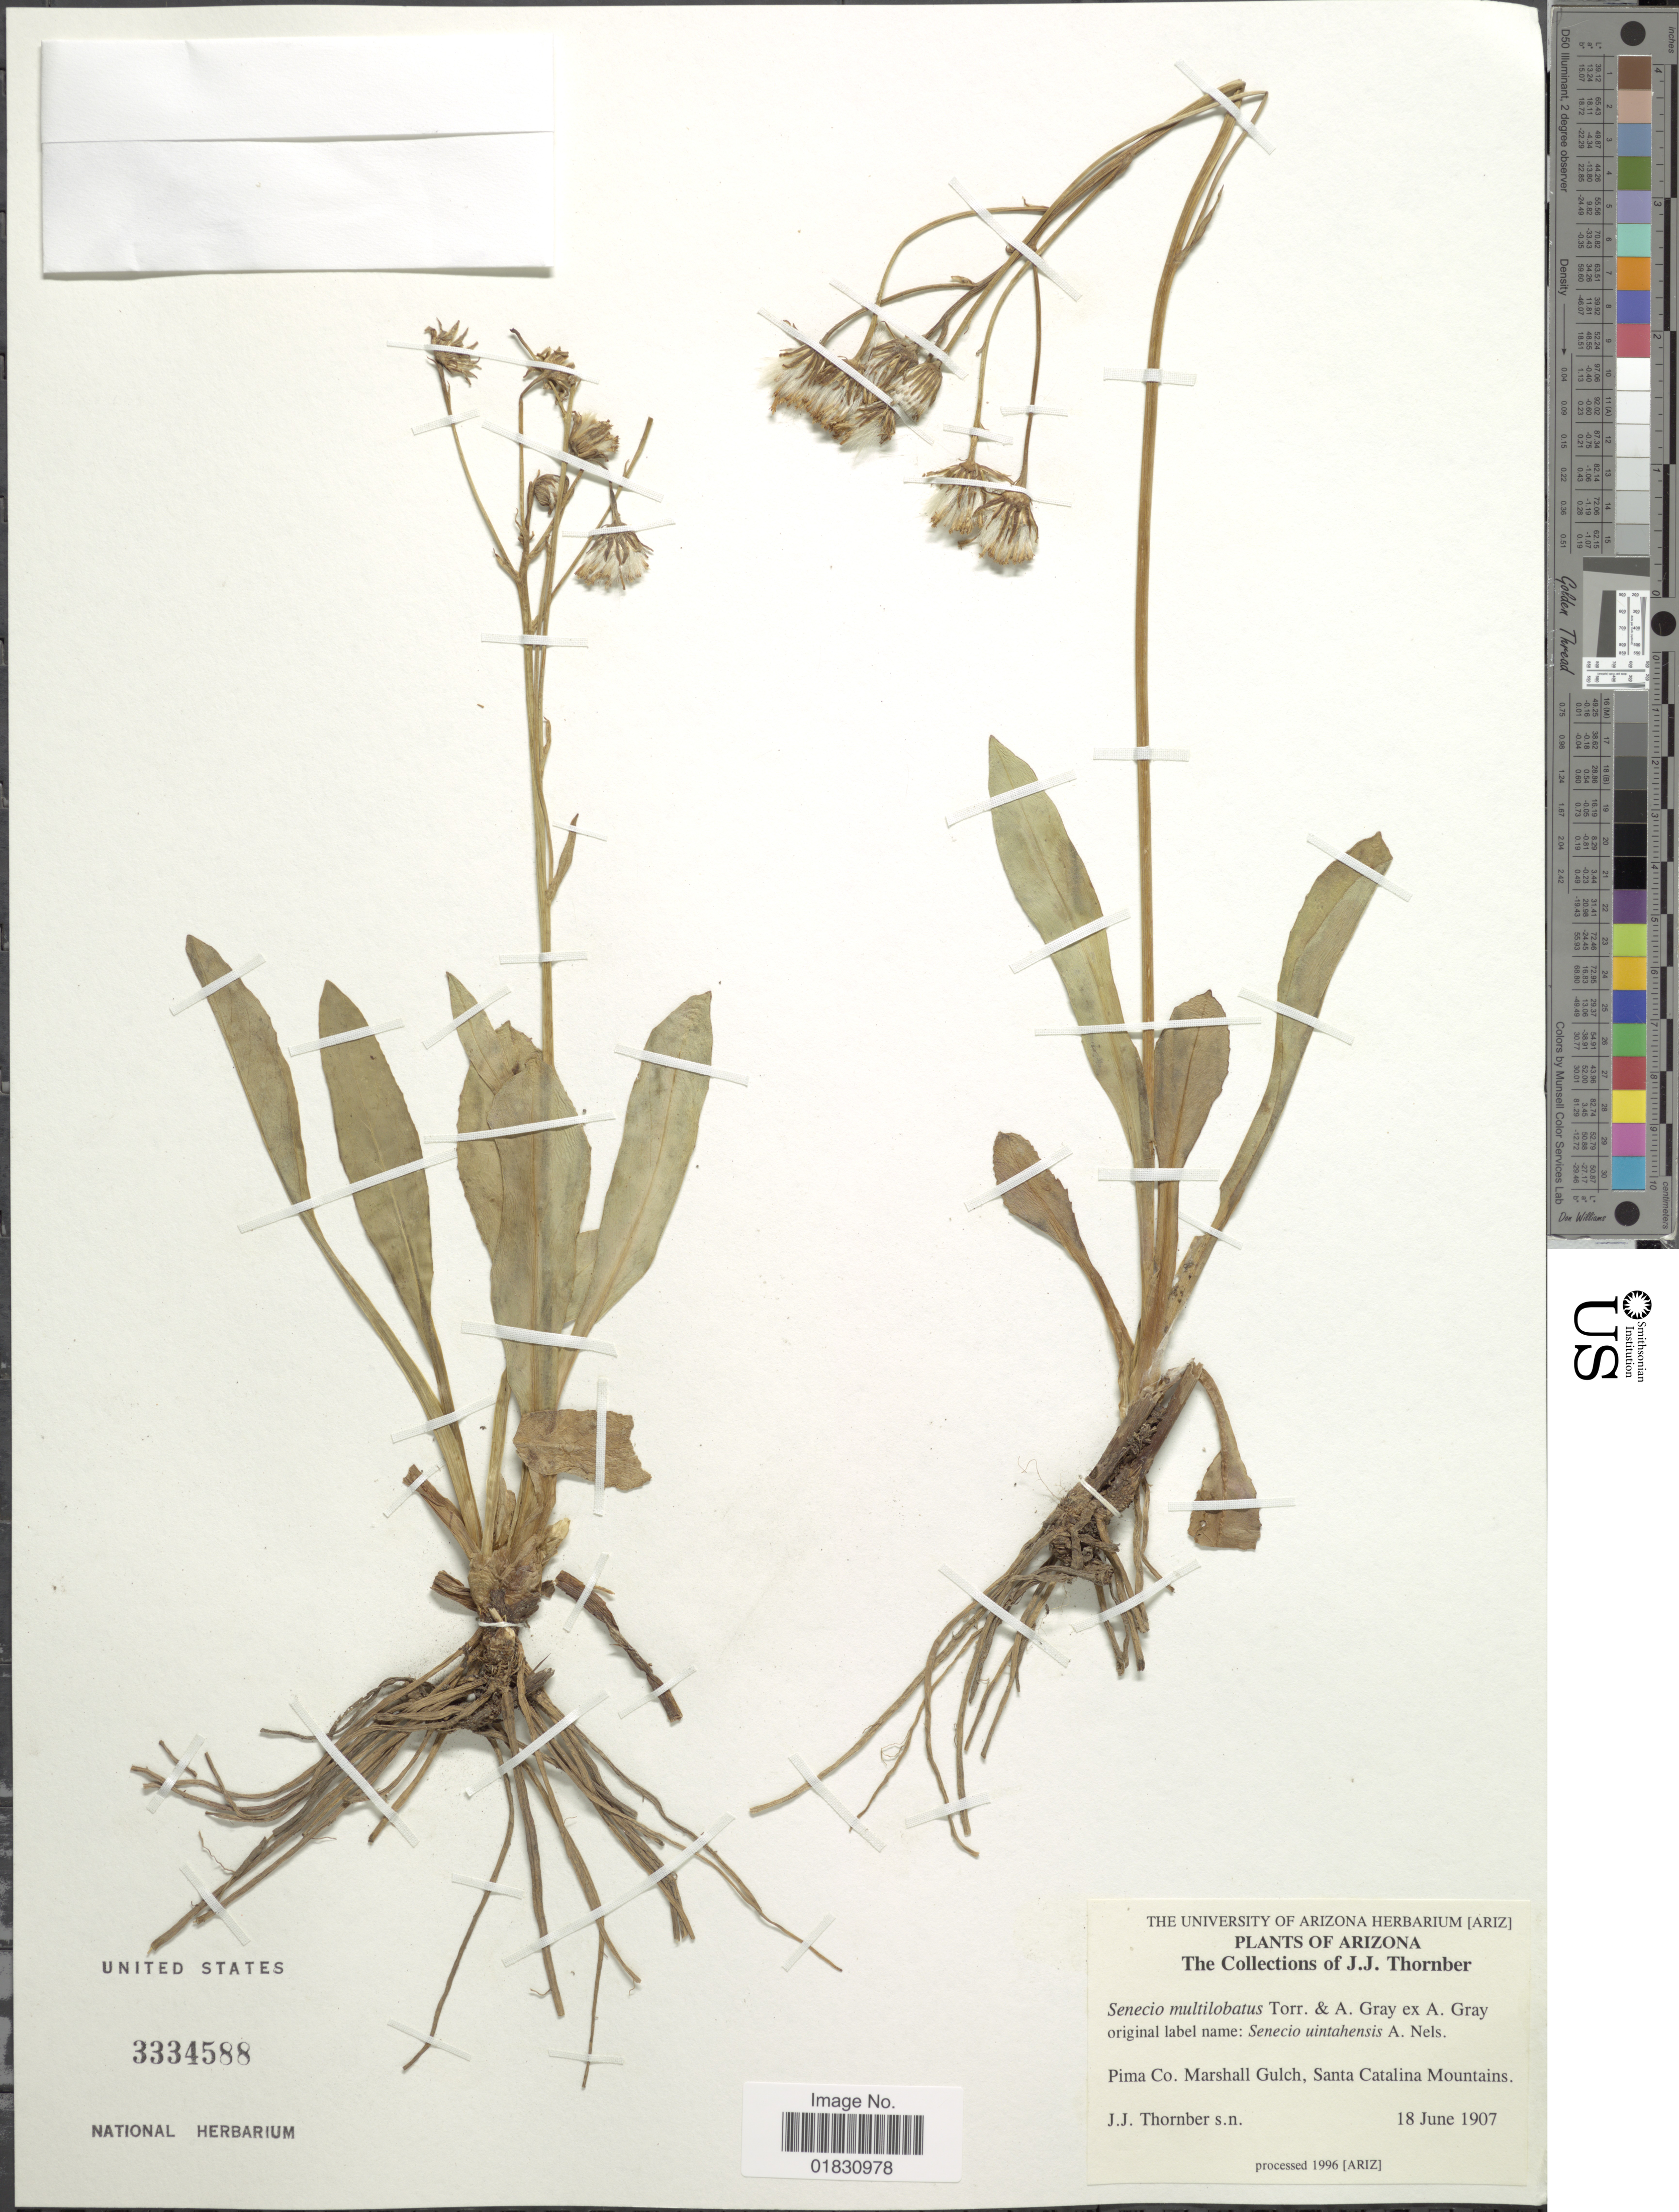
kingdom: Plantae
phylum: Tracheophyta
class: Magnoliopsida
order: Asterales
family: Asteraceae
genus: Packera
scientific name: Packera multilobata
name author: (Torr. & A. Gray) W.A. Weber & Á. Löve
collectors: J. Thornber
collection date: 1907-06-18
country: United States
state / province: Arizona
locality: Pima Co., Marshall Gulch, Santa Catalina Mountains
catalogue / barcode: US 3334588